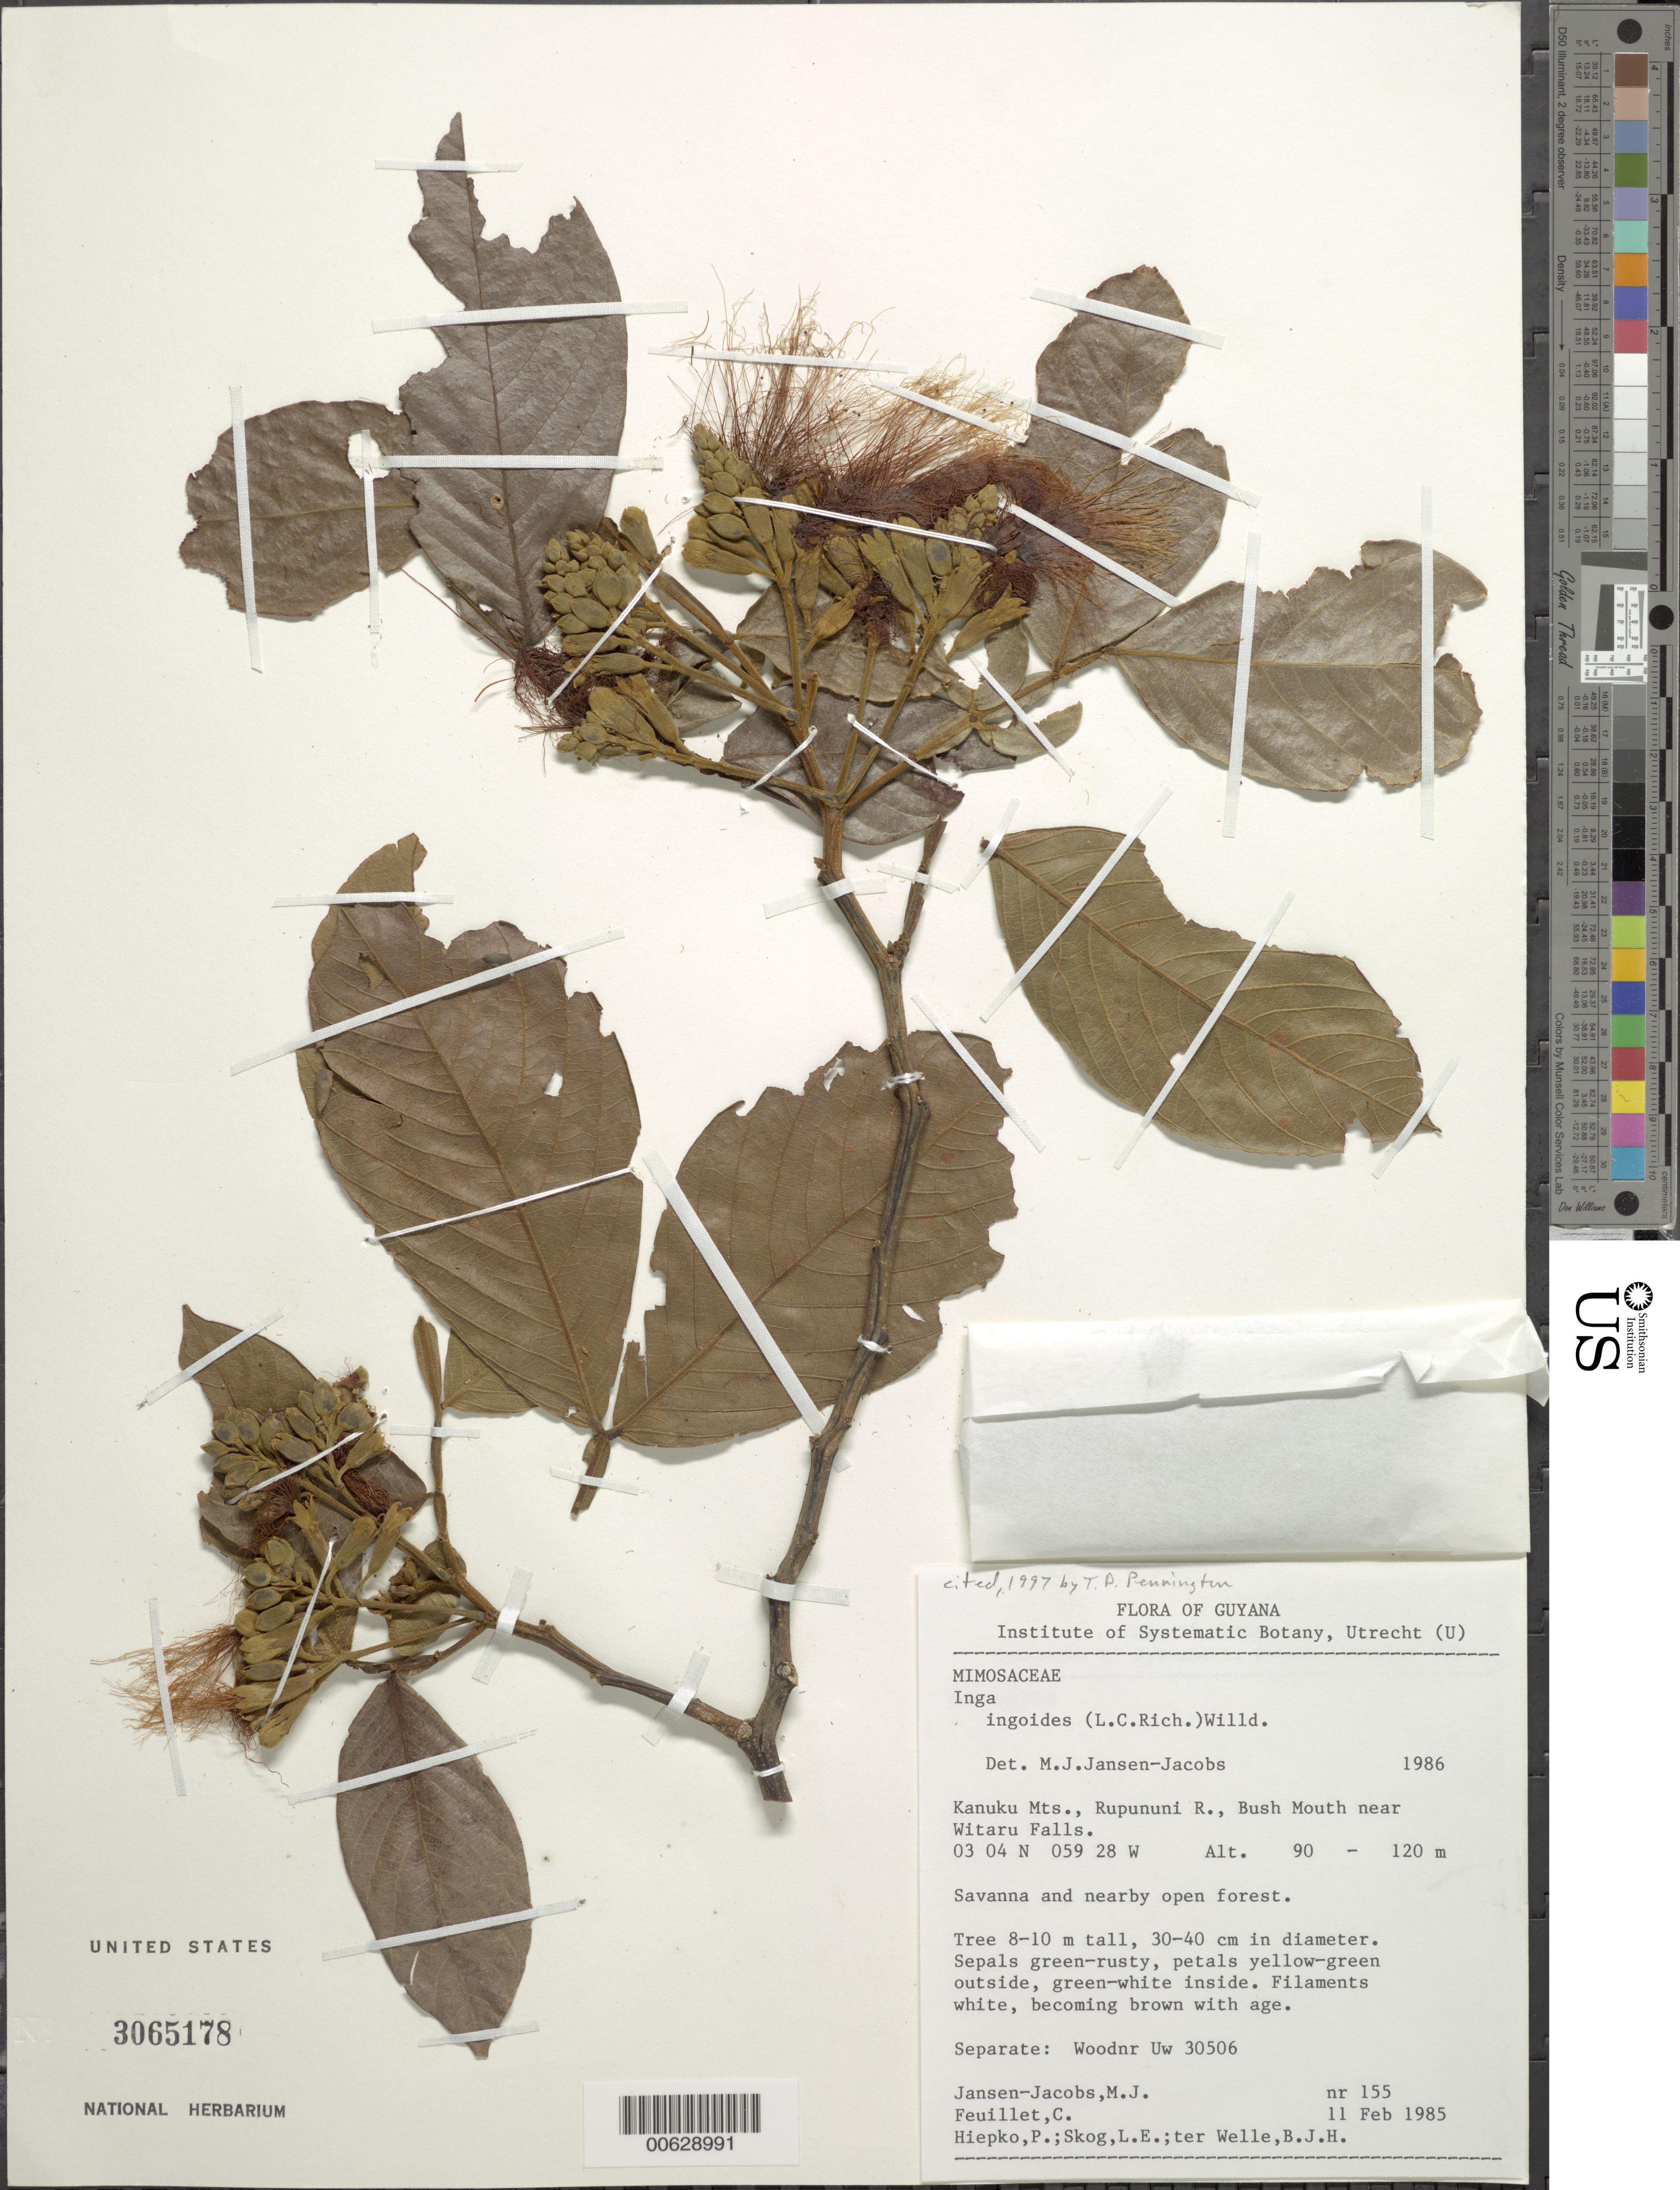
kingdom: Plantae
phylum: Tracheophyta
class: Magnoliopsida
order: Fabales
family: Fabaceae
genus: Inga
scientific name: Inga ingoides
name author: (Rich.) Willd.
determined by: Jansen-Jacobs, M. J., (U), Nationaal Herbarium Nederland, Utrecht University branch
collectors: M. J. Jansen-Jacobs, C. Feuillet, P. H. Hiepko, L. E. Skog & B. Welle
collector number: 155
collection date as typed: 11-Feb-85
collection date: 1985-02-11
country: Guyana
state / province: U. Takutu-U. Essequibo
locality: Kanuku Mts., Rupununi R., Bush Mouth near Witaru Falls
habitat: Savanna and nearby open forest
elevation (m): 90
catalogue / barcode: US 3065178